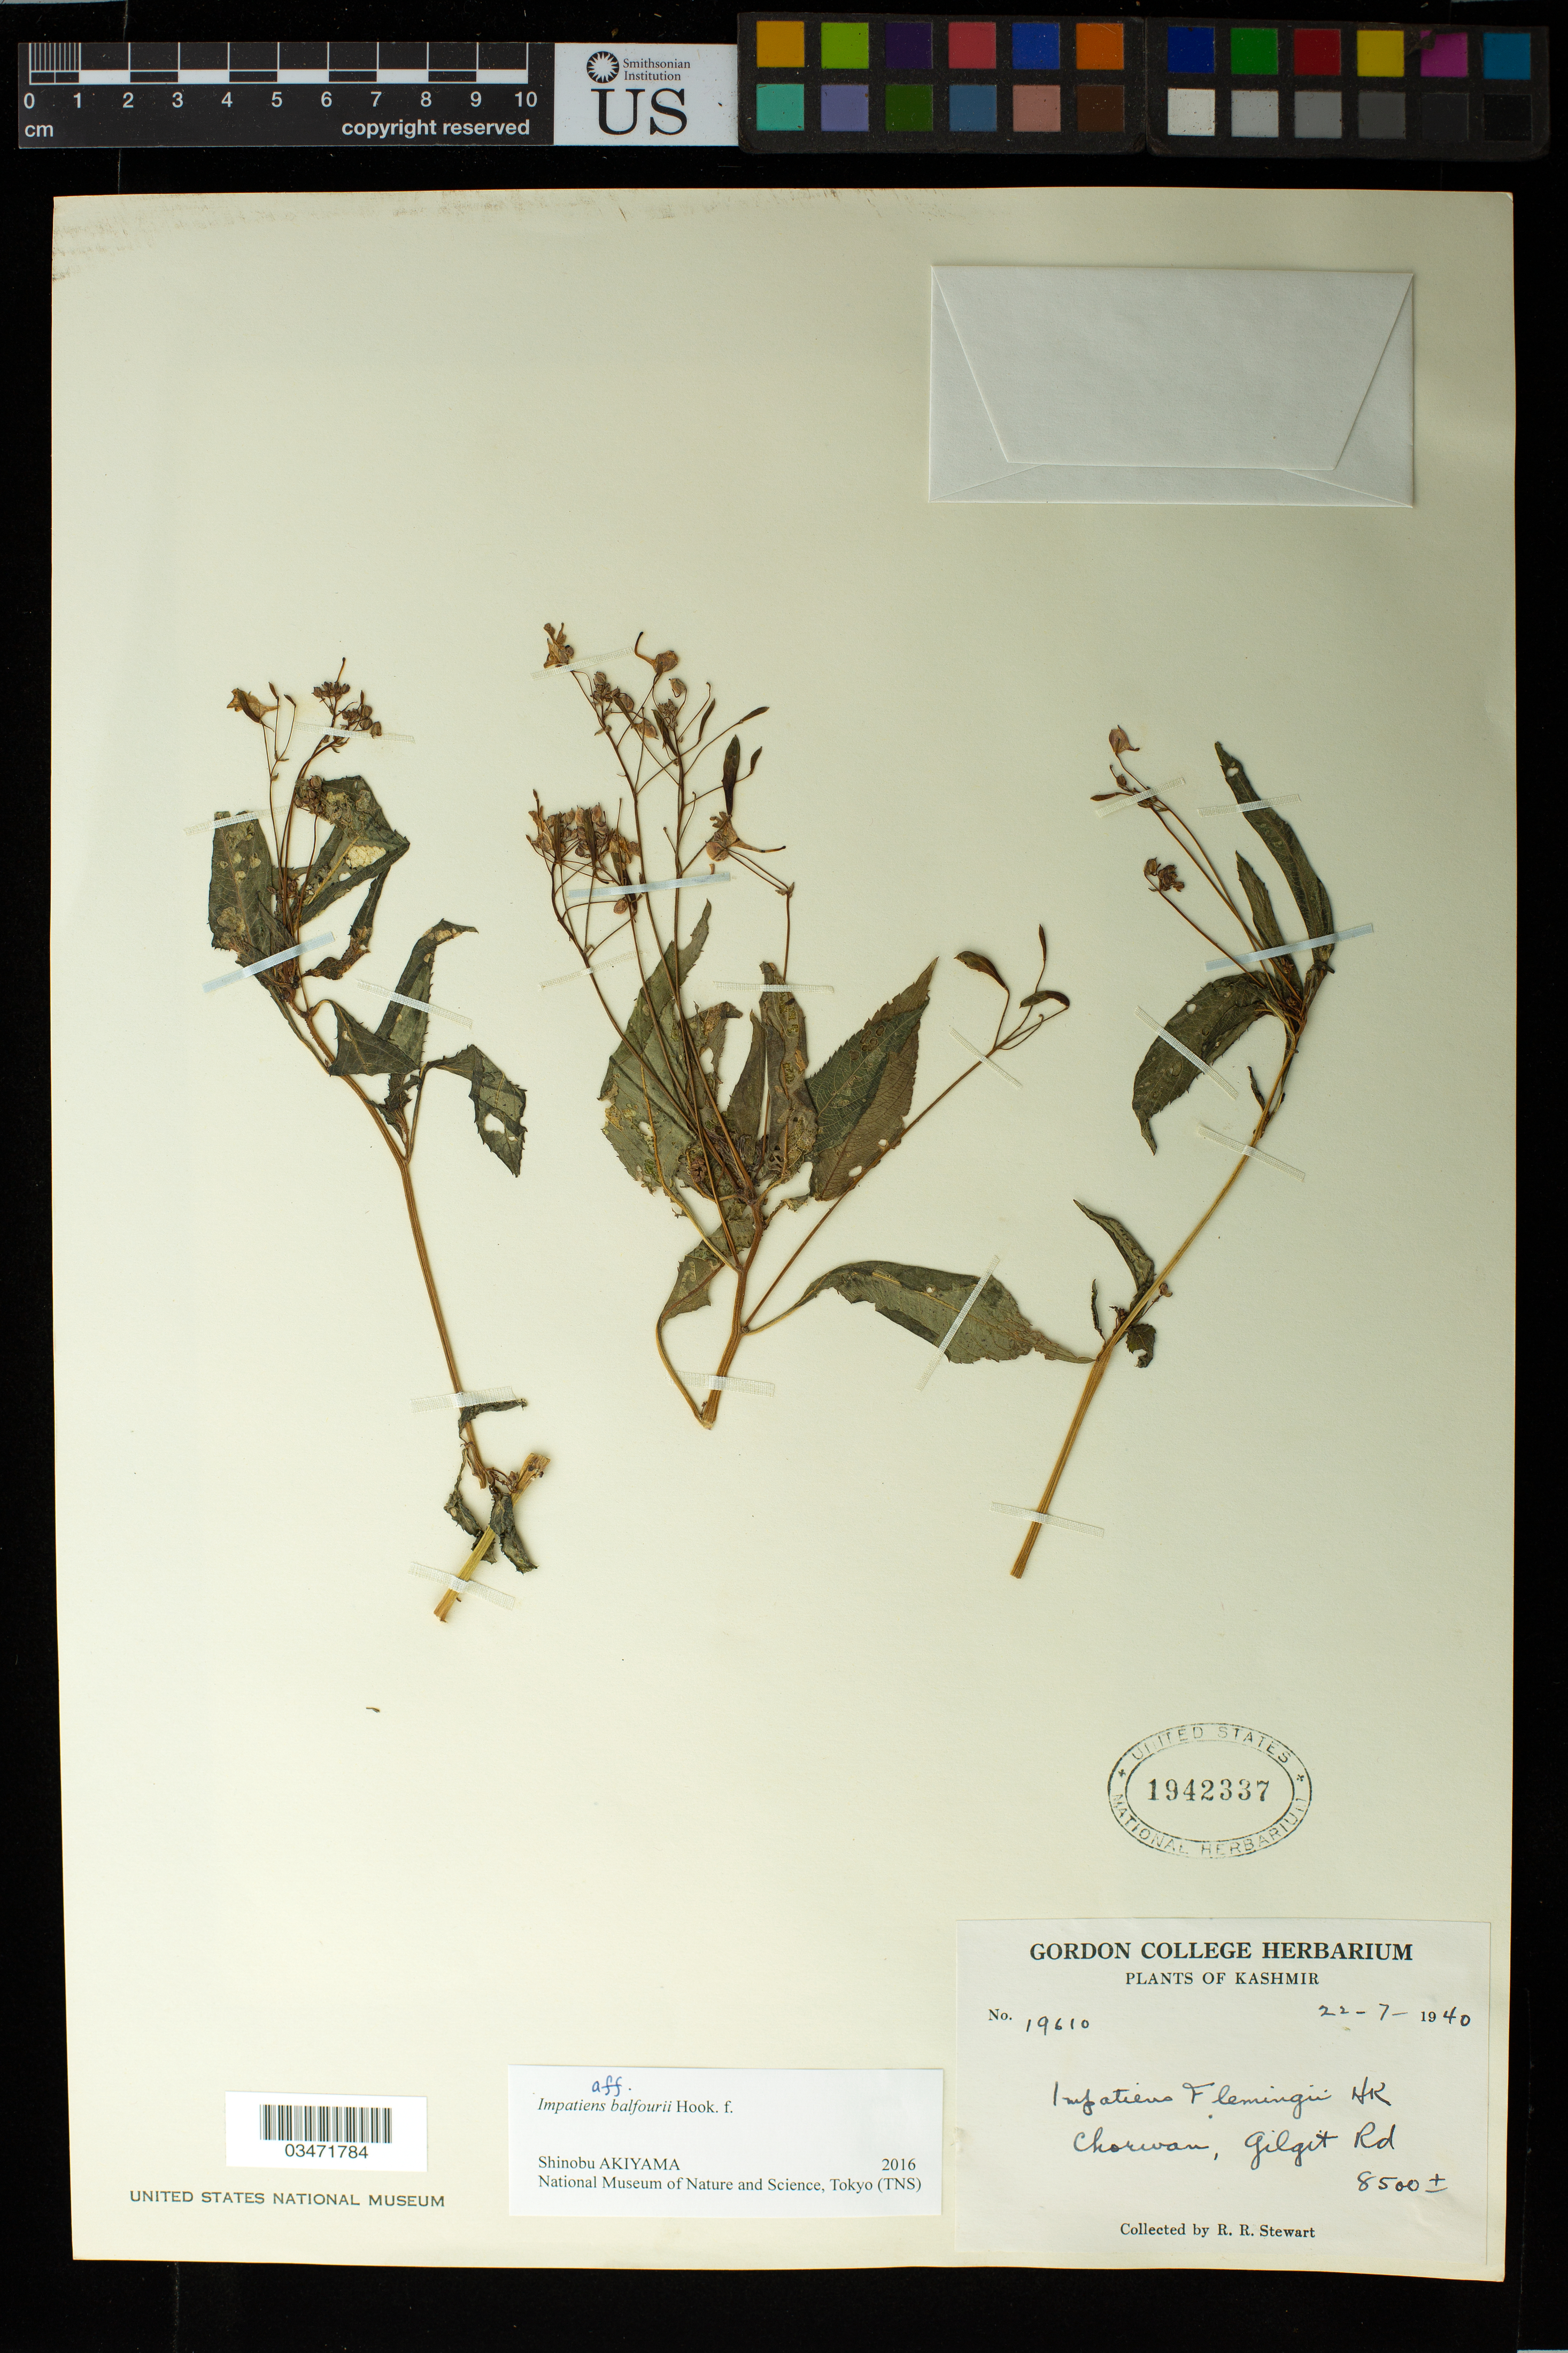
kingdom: Plantae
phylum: Tracheophyta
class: Magnoliopsida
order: Ericales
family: Balsaminaceae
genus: Impatiens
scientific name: Impatiens balfourii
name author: Hook. f.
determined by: Akiyama, Shinobu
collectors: R. R. Stewart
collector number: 19610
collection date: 1940-07-22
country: Pakistan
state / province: Gilgit-Baltistan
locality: Kashmir. Chorwan, Gilgit Road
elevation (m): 2591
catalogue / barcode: US 1942337